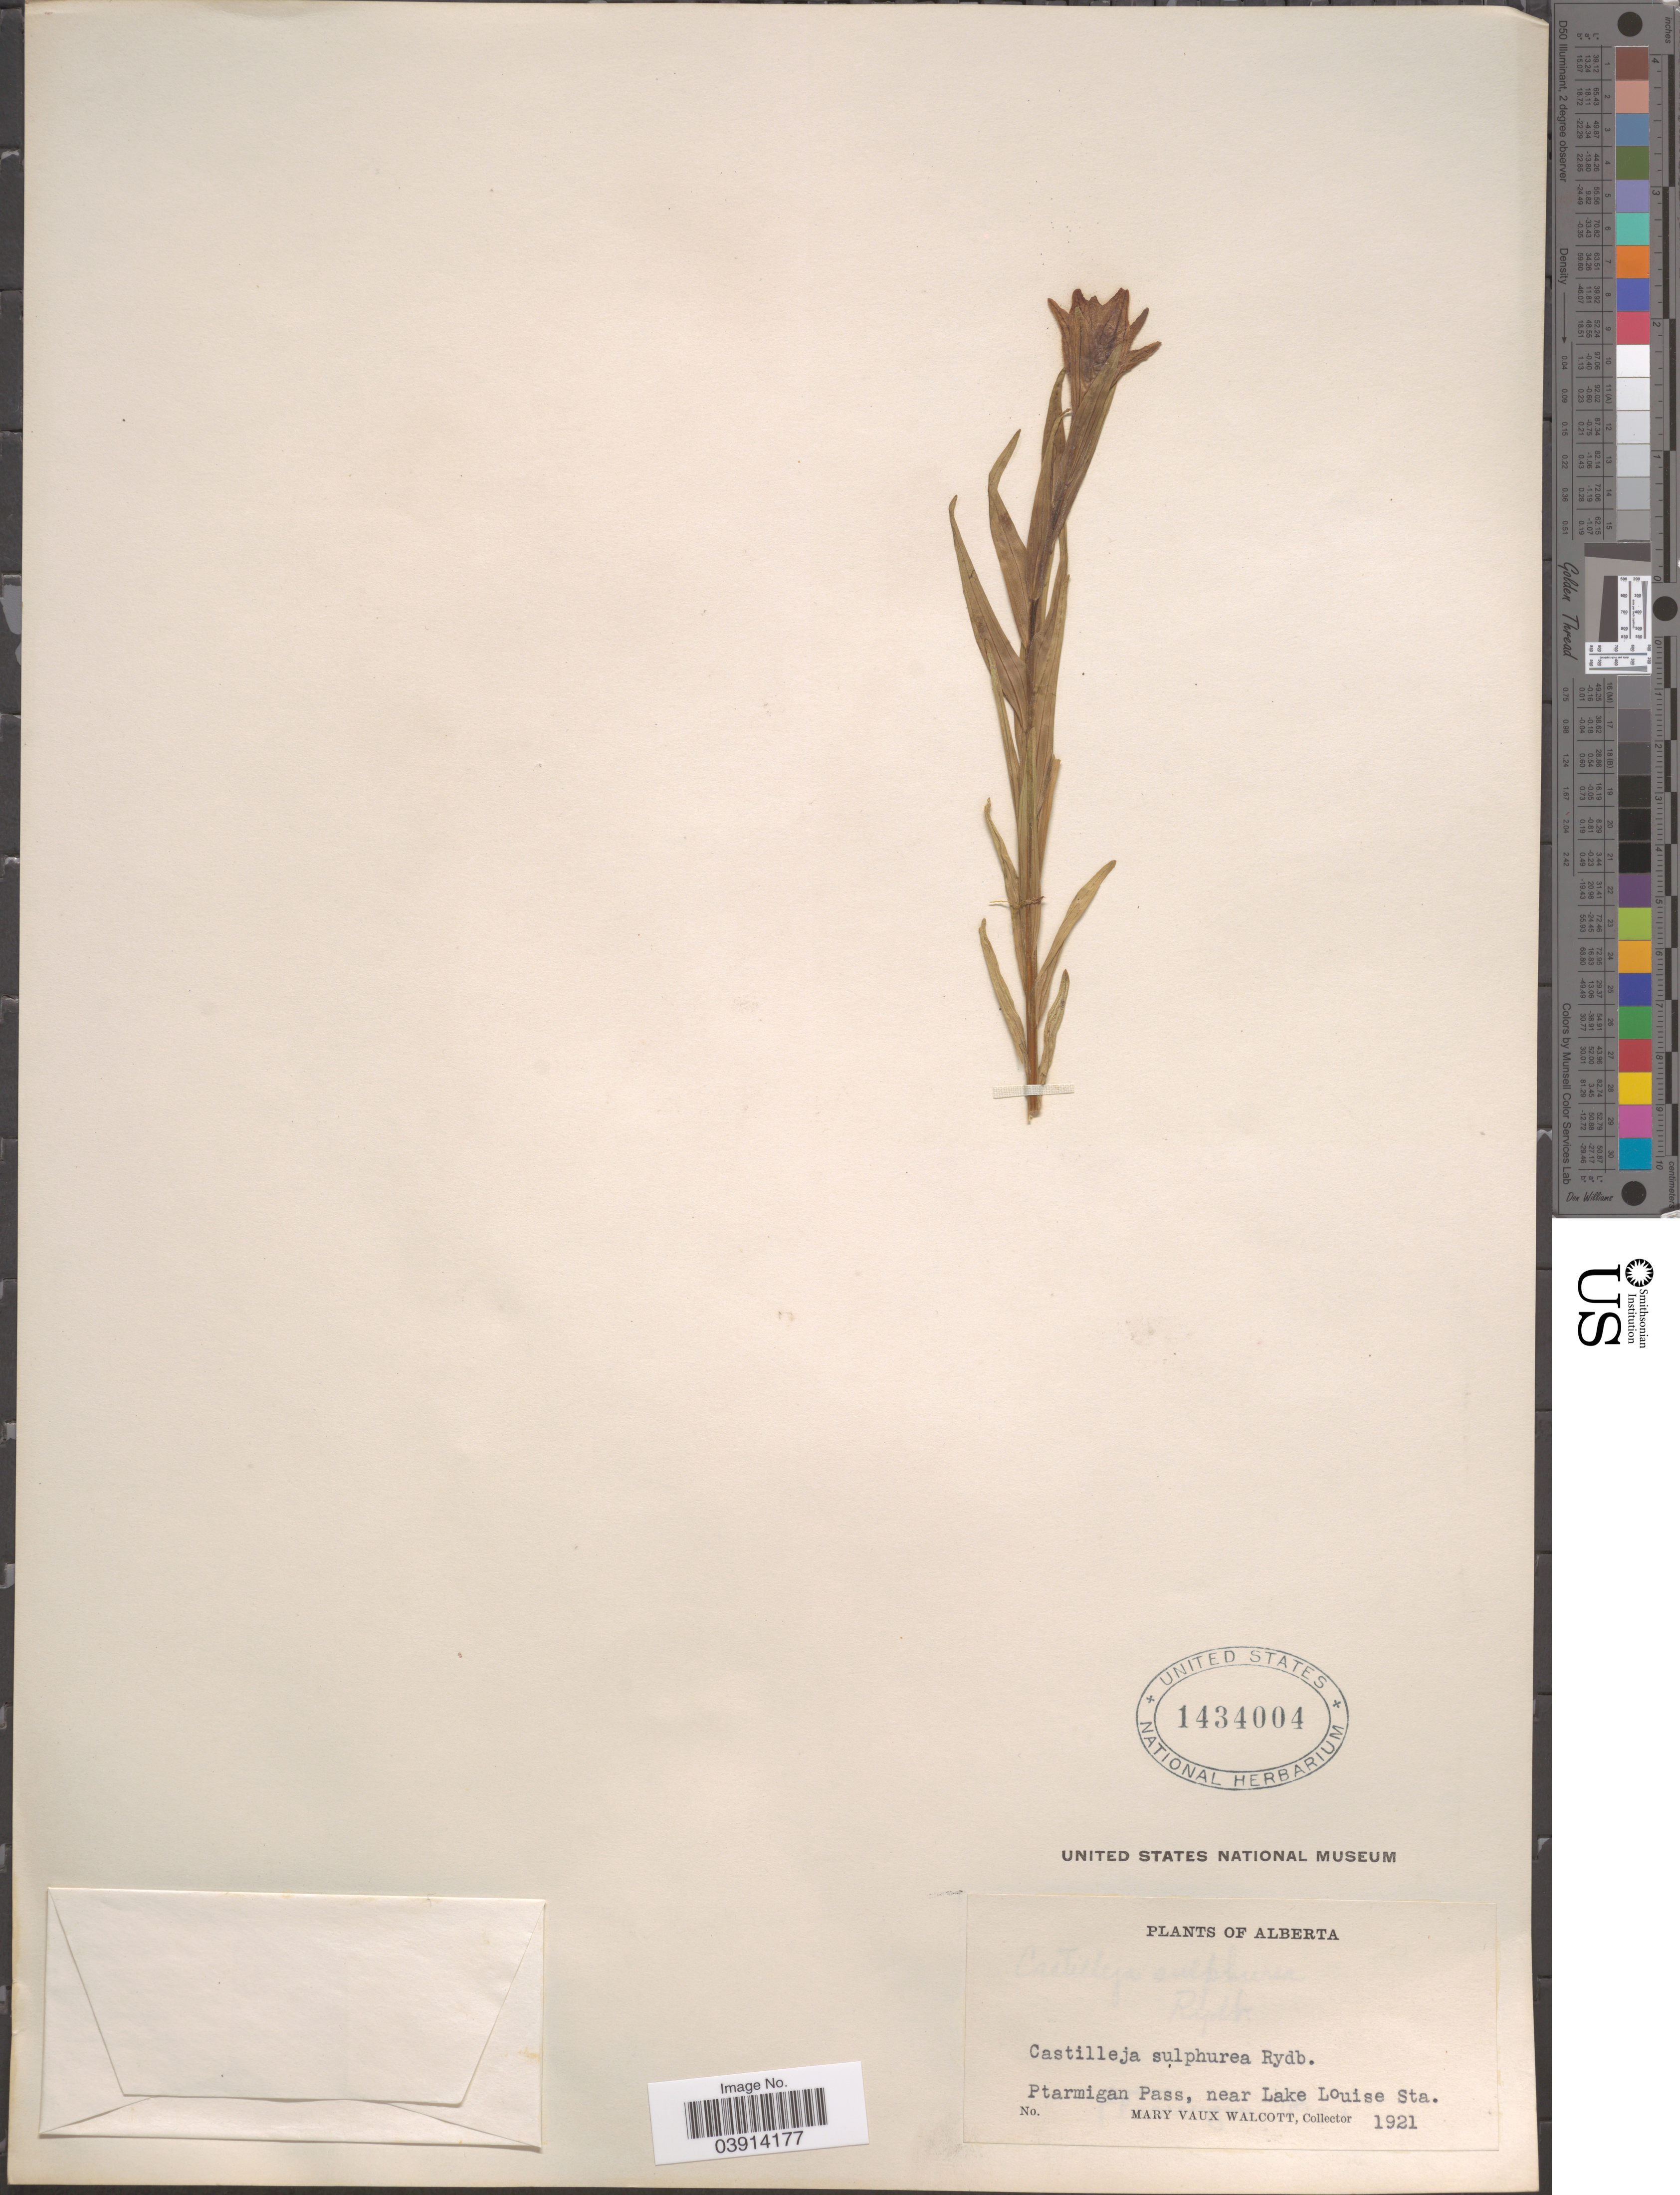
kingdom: Plantae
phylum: Tracheophyta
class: Magnoliopsida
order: Lamiales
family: Orobanchaceae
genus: Castilleja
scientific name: Castilleja septentrionalis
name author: Lindl.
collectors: M. Walcott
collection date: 1921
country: Canada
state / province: Alberta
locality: Ptarmigan Pass, near Lake Louise Sta.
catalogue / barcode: US 1434004